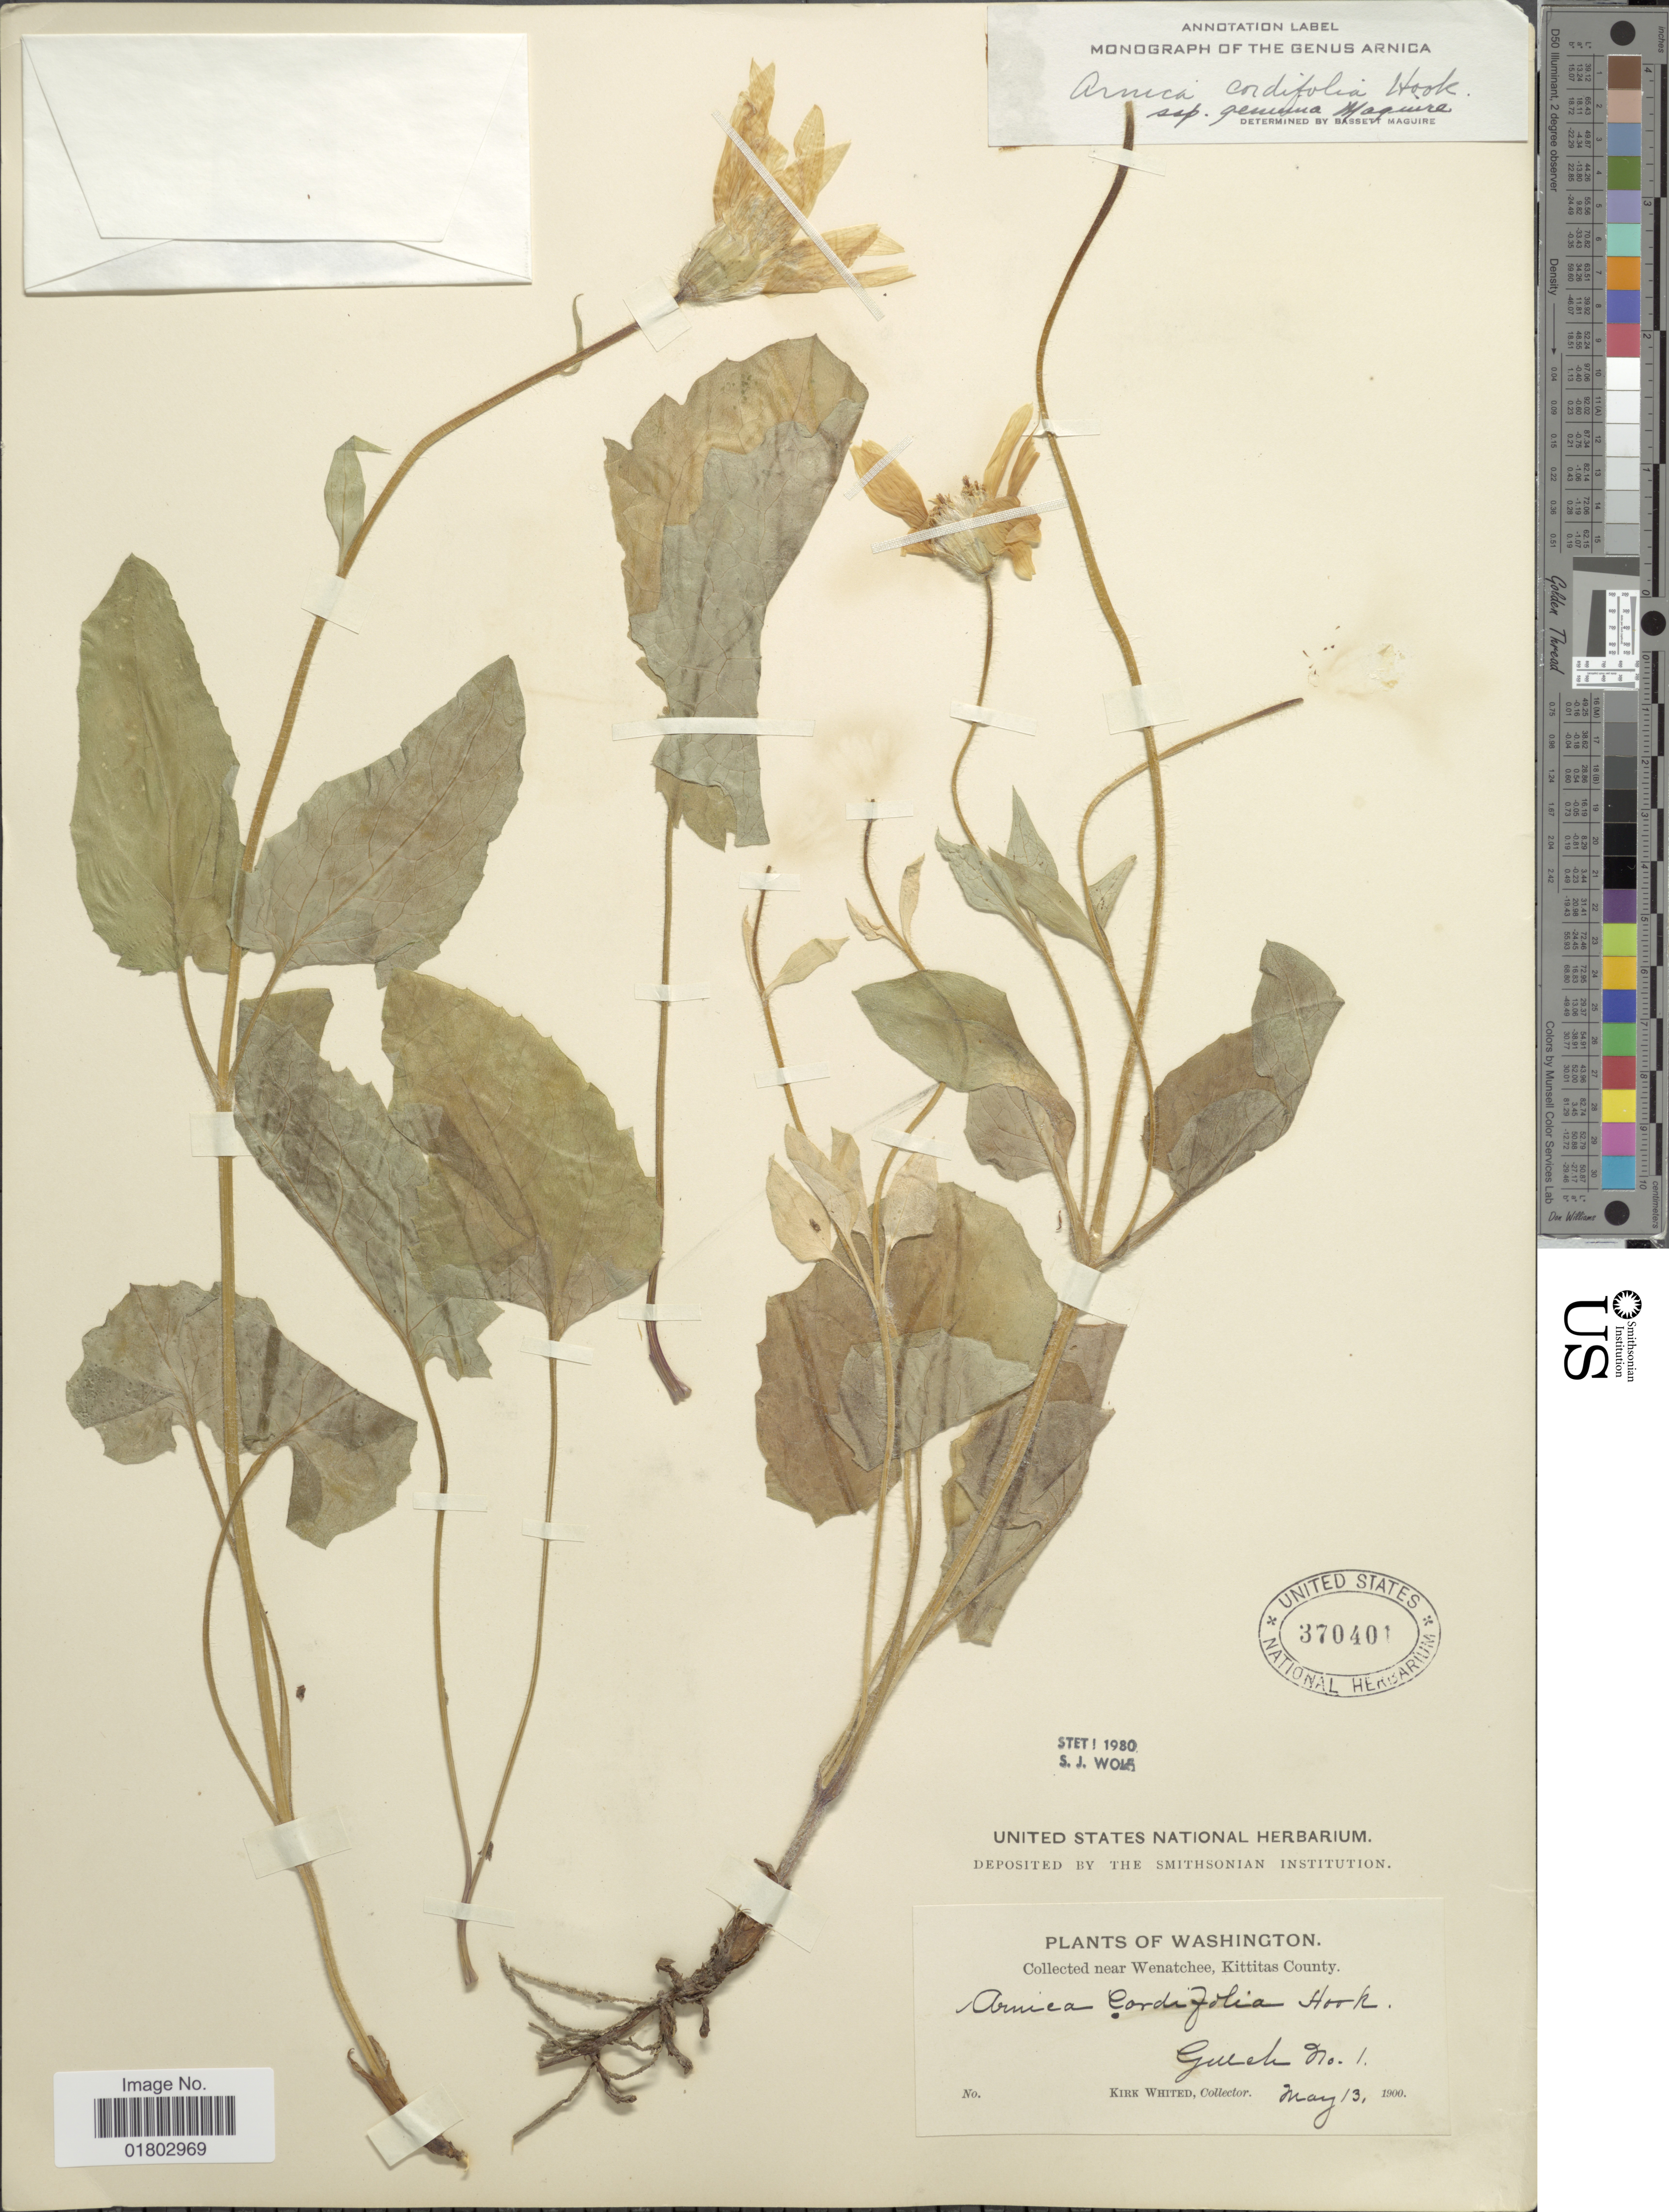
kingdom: Plantae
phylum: Tracheophyta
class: Magnoliopsida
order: Asterales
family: Asteraceae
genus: Arnica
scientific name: Arnica cordifolia subsp. genuina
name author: Maguire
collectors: K. Whited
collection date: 1900-05-13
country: United States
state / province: Washington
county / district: Kittitas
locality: Near Wenatchee, Kittitas County, Gulch No. 1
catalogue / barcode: US 370401